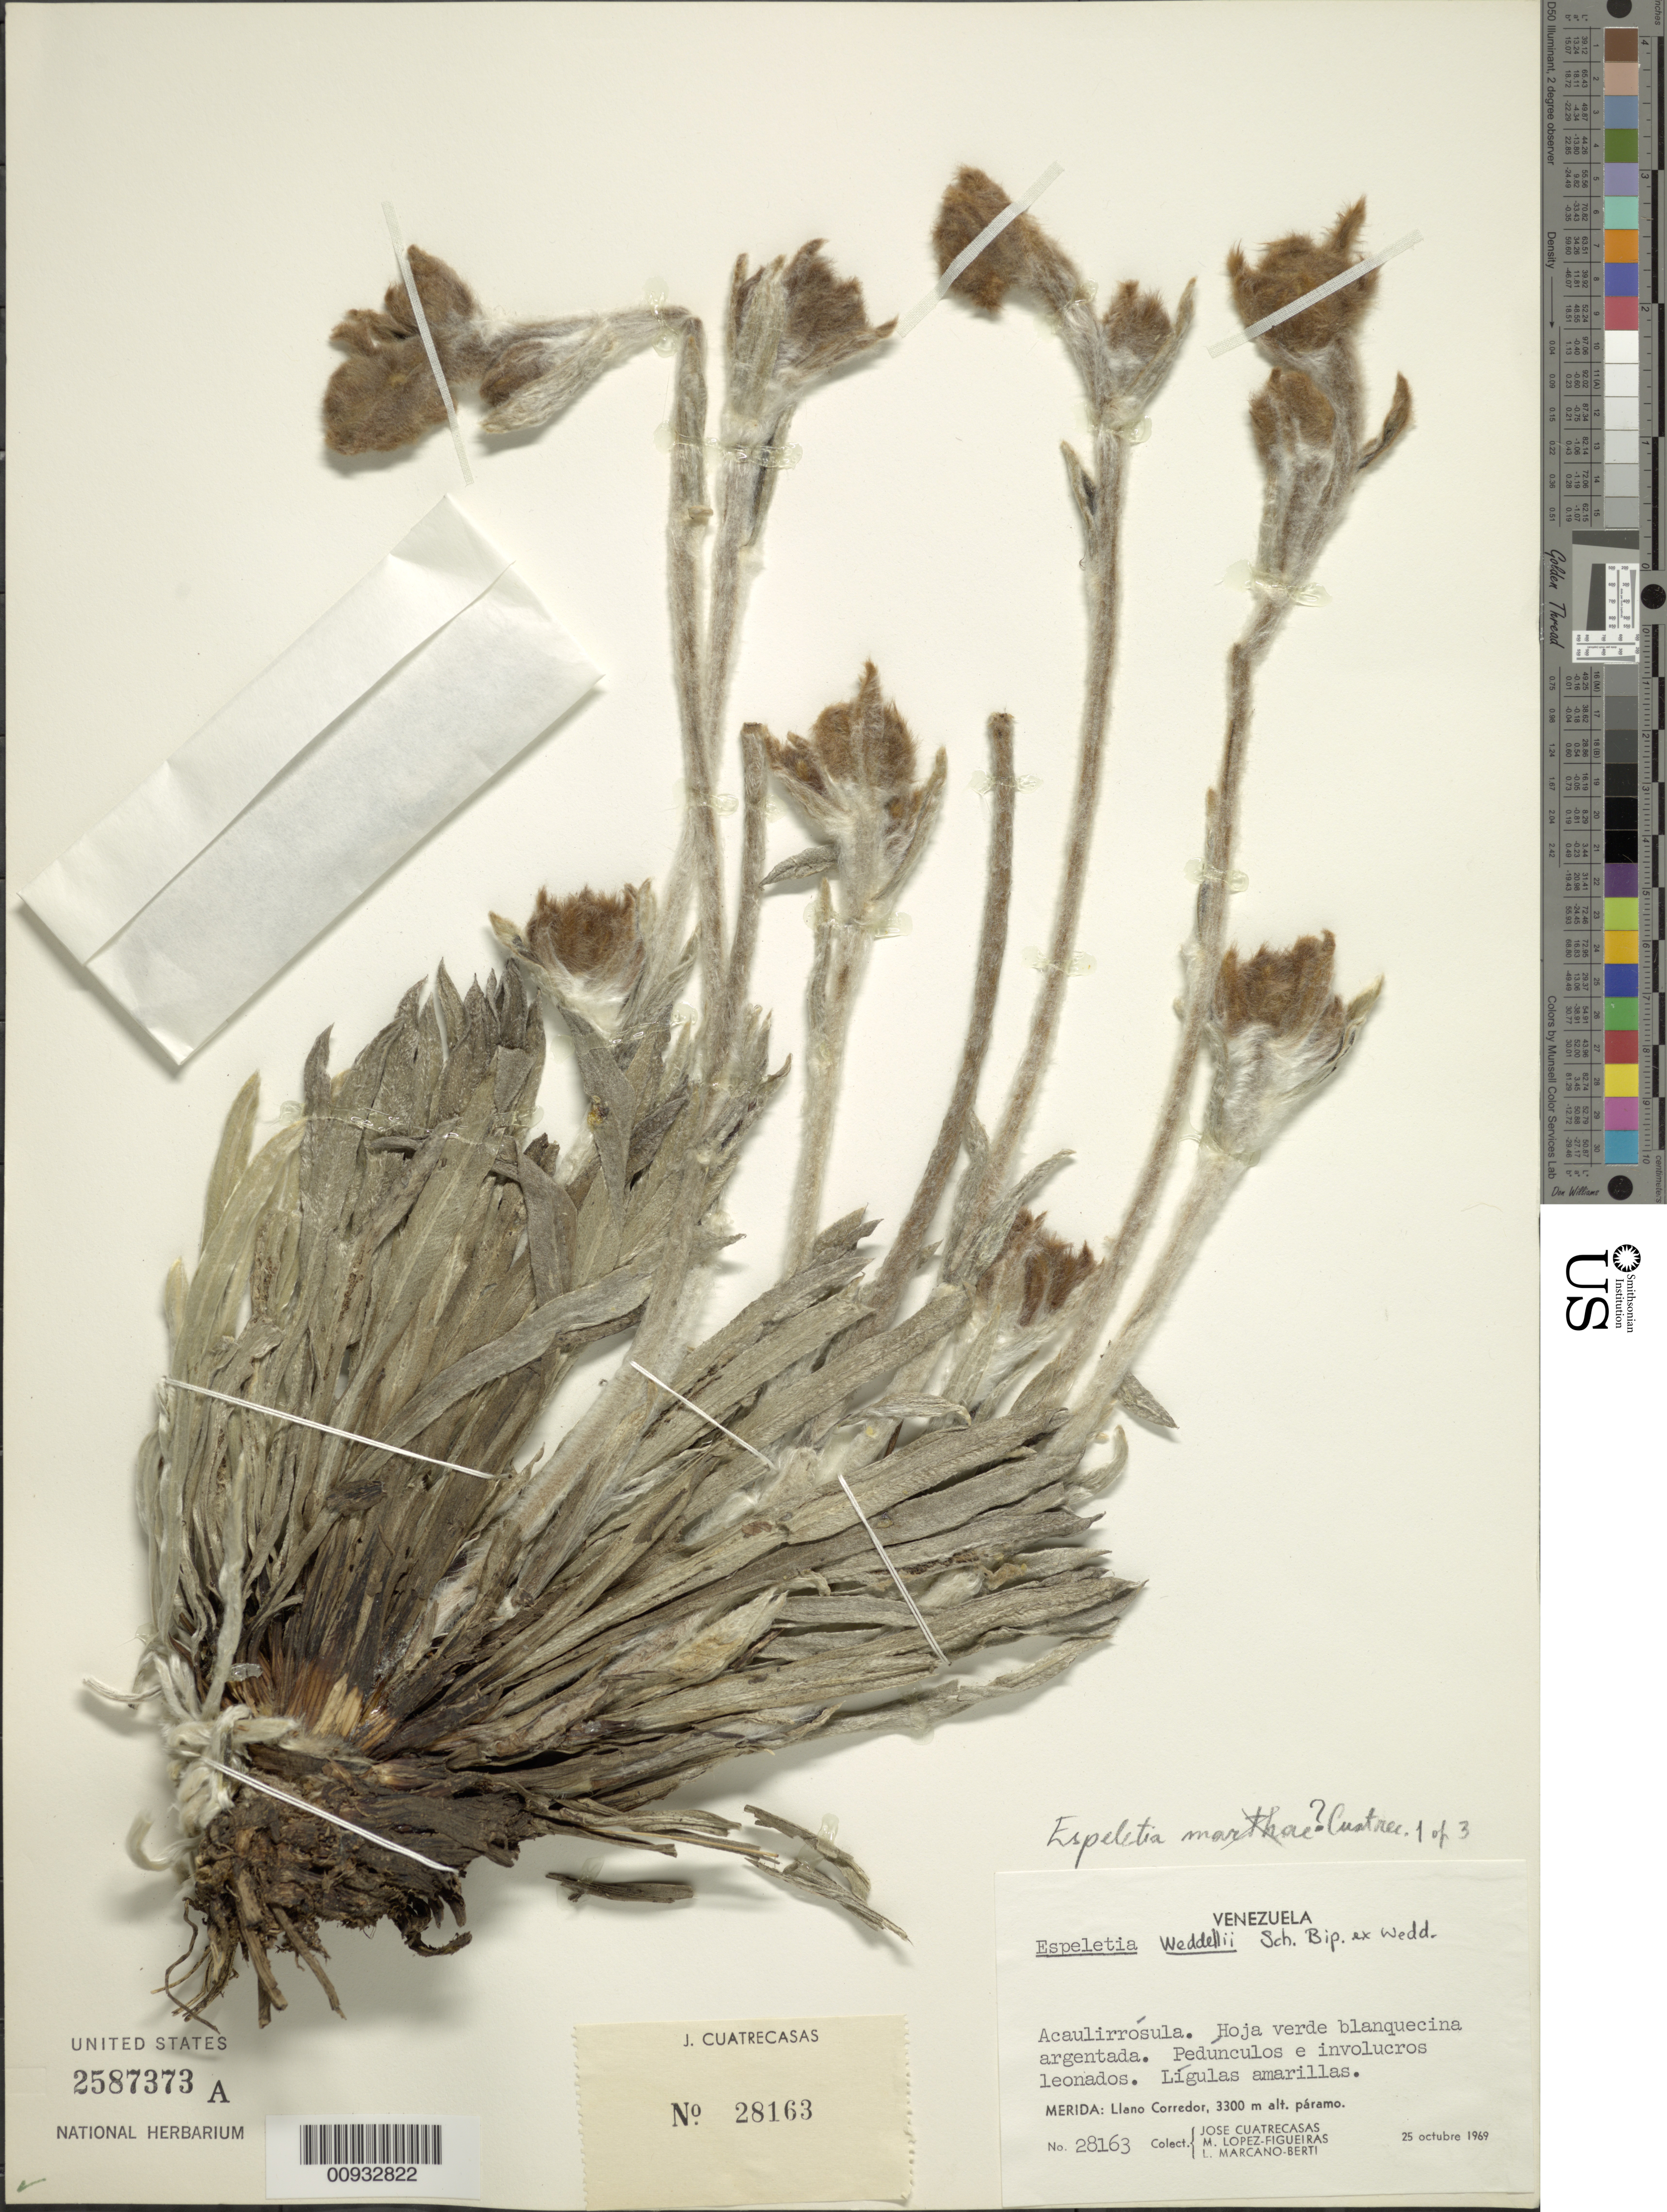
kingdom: Plantae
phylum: Tracheophyta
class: Magnoliopsida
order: Asterales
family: Asteraceae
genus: Espeletia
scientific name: Espeletia marthae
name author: Cuatrec.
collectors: J. Cuatrecasas, M. López Figueiras & L. Marcano-Berti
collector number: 28163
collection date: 1969-10-25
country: Venezuela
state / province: Mérida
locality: Llano Corredor.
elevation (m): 3300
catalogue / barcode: US 2587373A